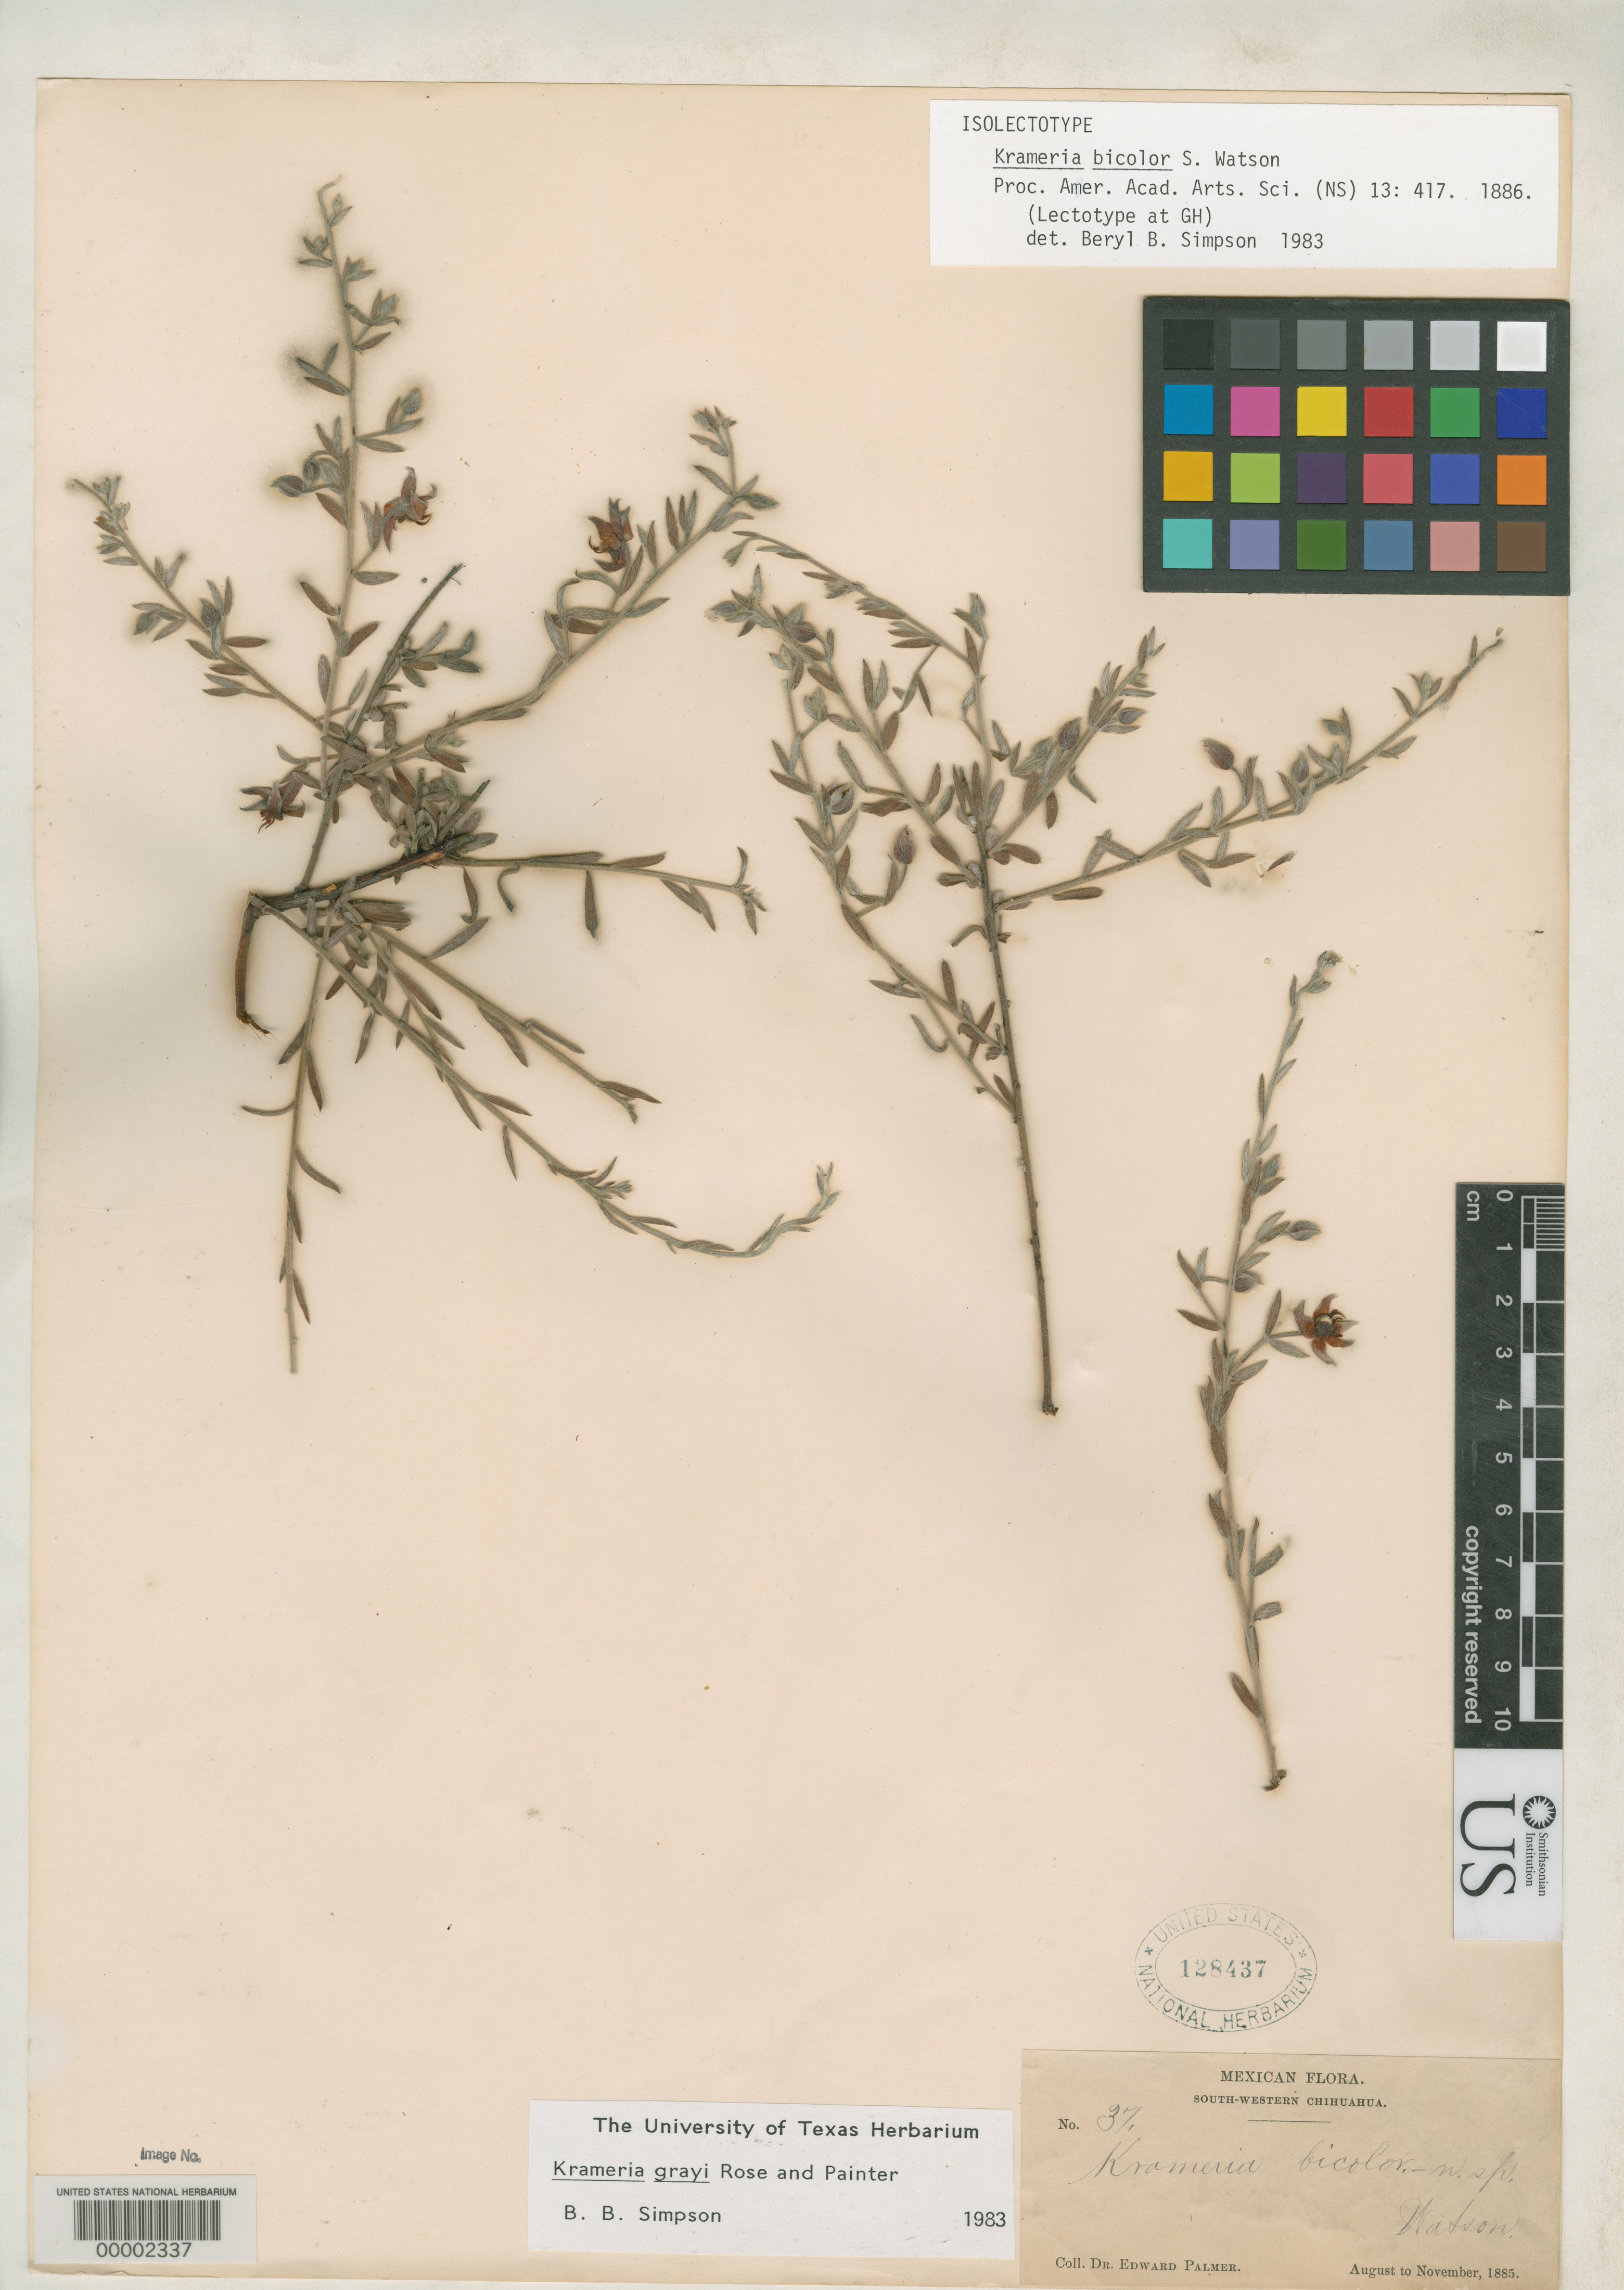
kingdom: Plantae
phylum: Tracheophyta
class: Magnoliopsida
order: Zygophyllales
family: Krameriaceae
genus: Krameria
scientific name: Krameria bicolor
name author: S. Watson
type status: Type Collection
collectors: E. Palmer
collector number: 37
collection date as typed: Aug 1885 to -- Nov 1885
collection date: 1885-08/1885-11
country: Mexico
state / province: Chihuahua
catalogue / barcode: US 128437